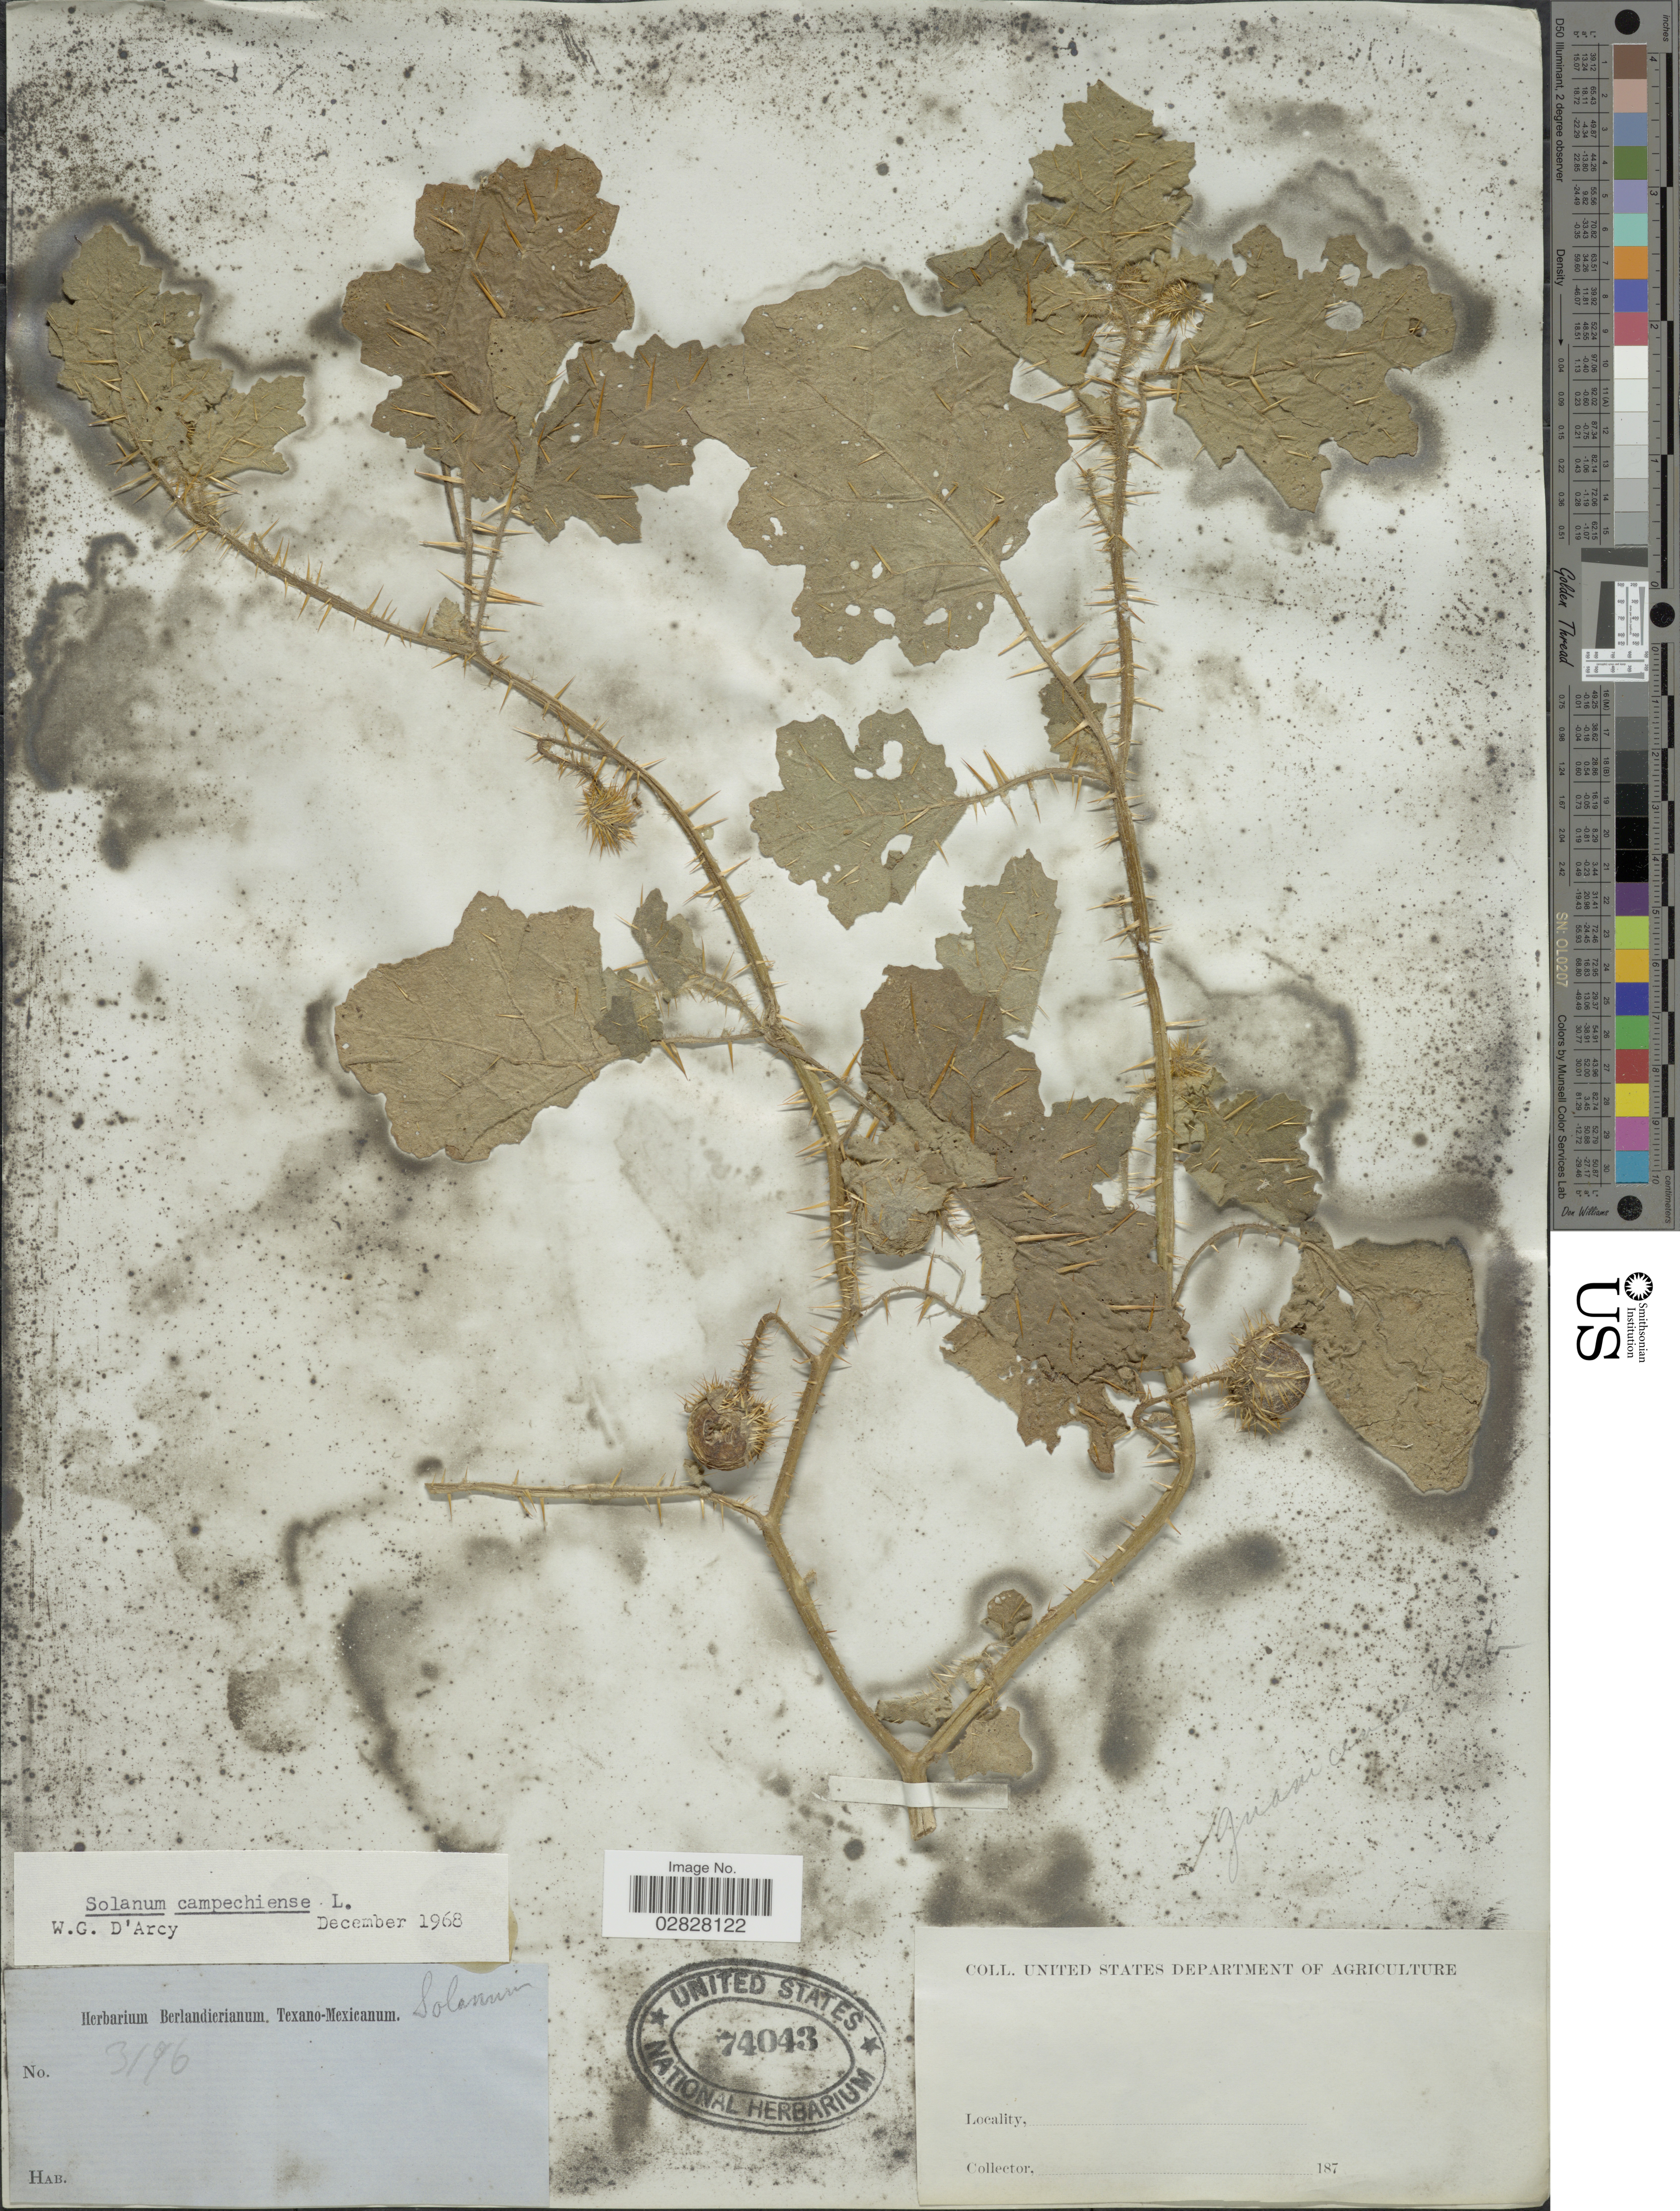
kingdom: Plantae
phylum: Tracheophyta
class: Magnoliopsida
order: Solanales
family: Solanaceae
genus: Solanum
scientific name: Solanum campechiense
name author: L.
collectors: ex Herb. Berlandierianum Texano-Mexicanum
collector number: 3176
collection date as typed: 187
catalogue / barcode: US 74043